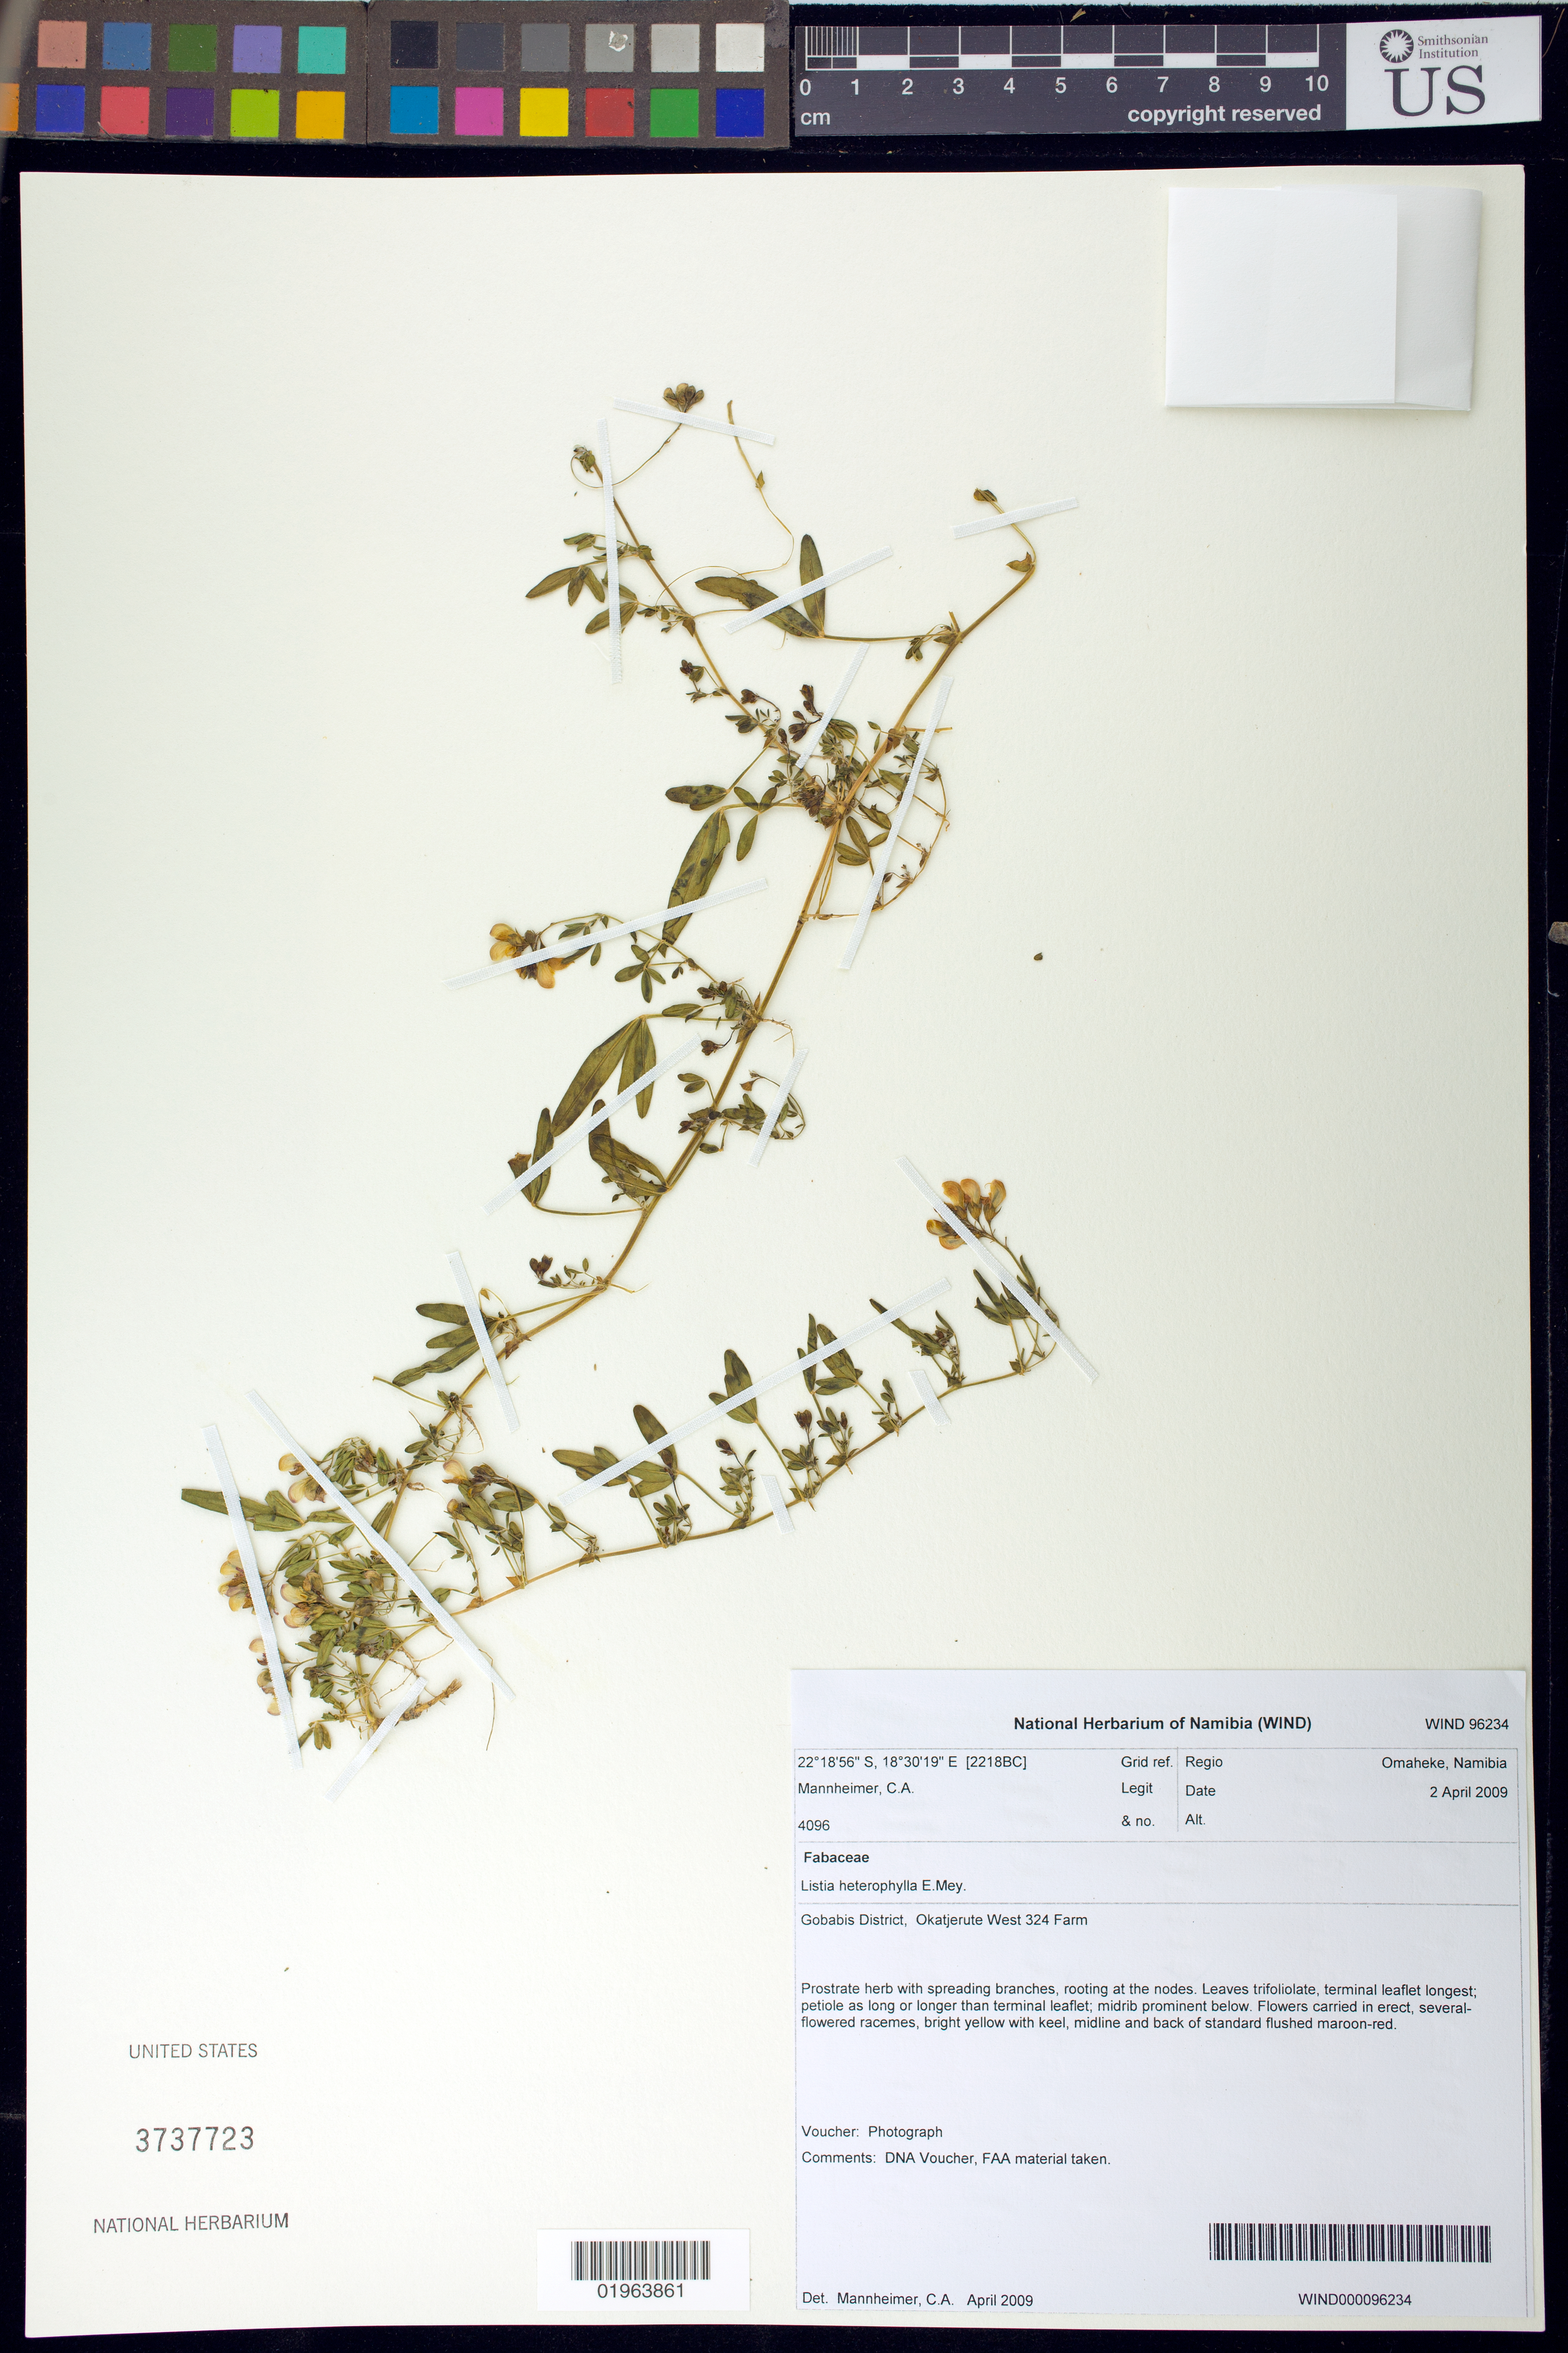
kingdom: Plantae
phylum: Tracheophyta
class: Magnoliopsida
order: Fabales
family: Fabaceae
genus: Listia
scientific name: Listia heterophylla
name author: E. Mey.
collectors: C. A. Mannheimer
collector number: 4096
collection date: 2009-04-02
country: Namibia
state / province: Omaheke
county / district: Gobabis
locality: Okatjerute West 324 Farm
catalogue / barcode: US 3737723